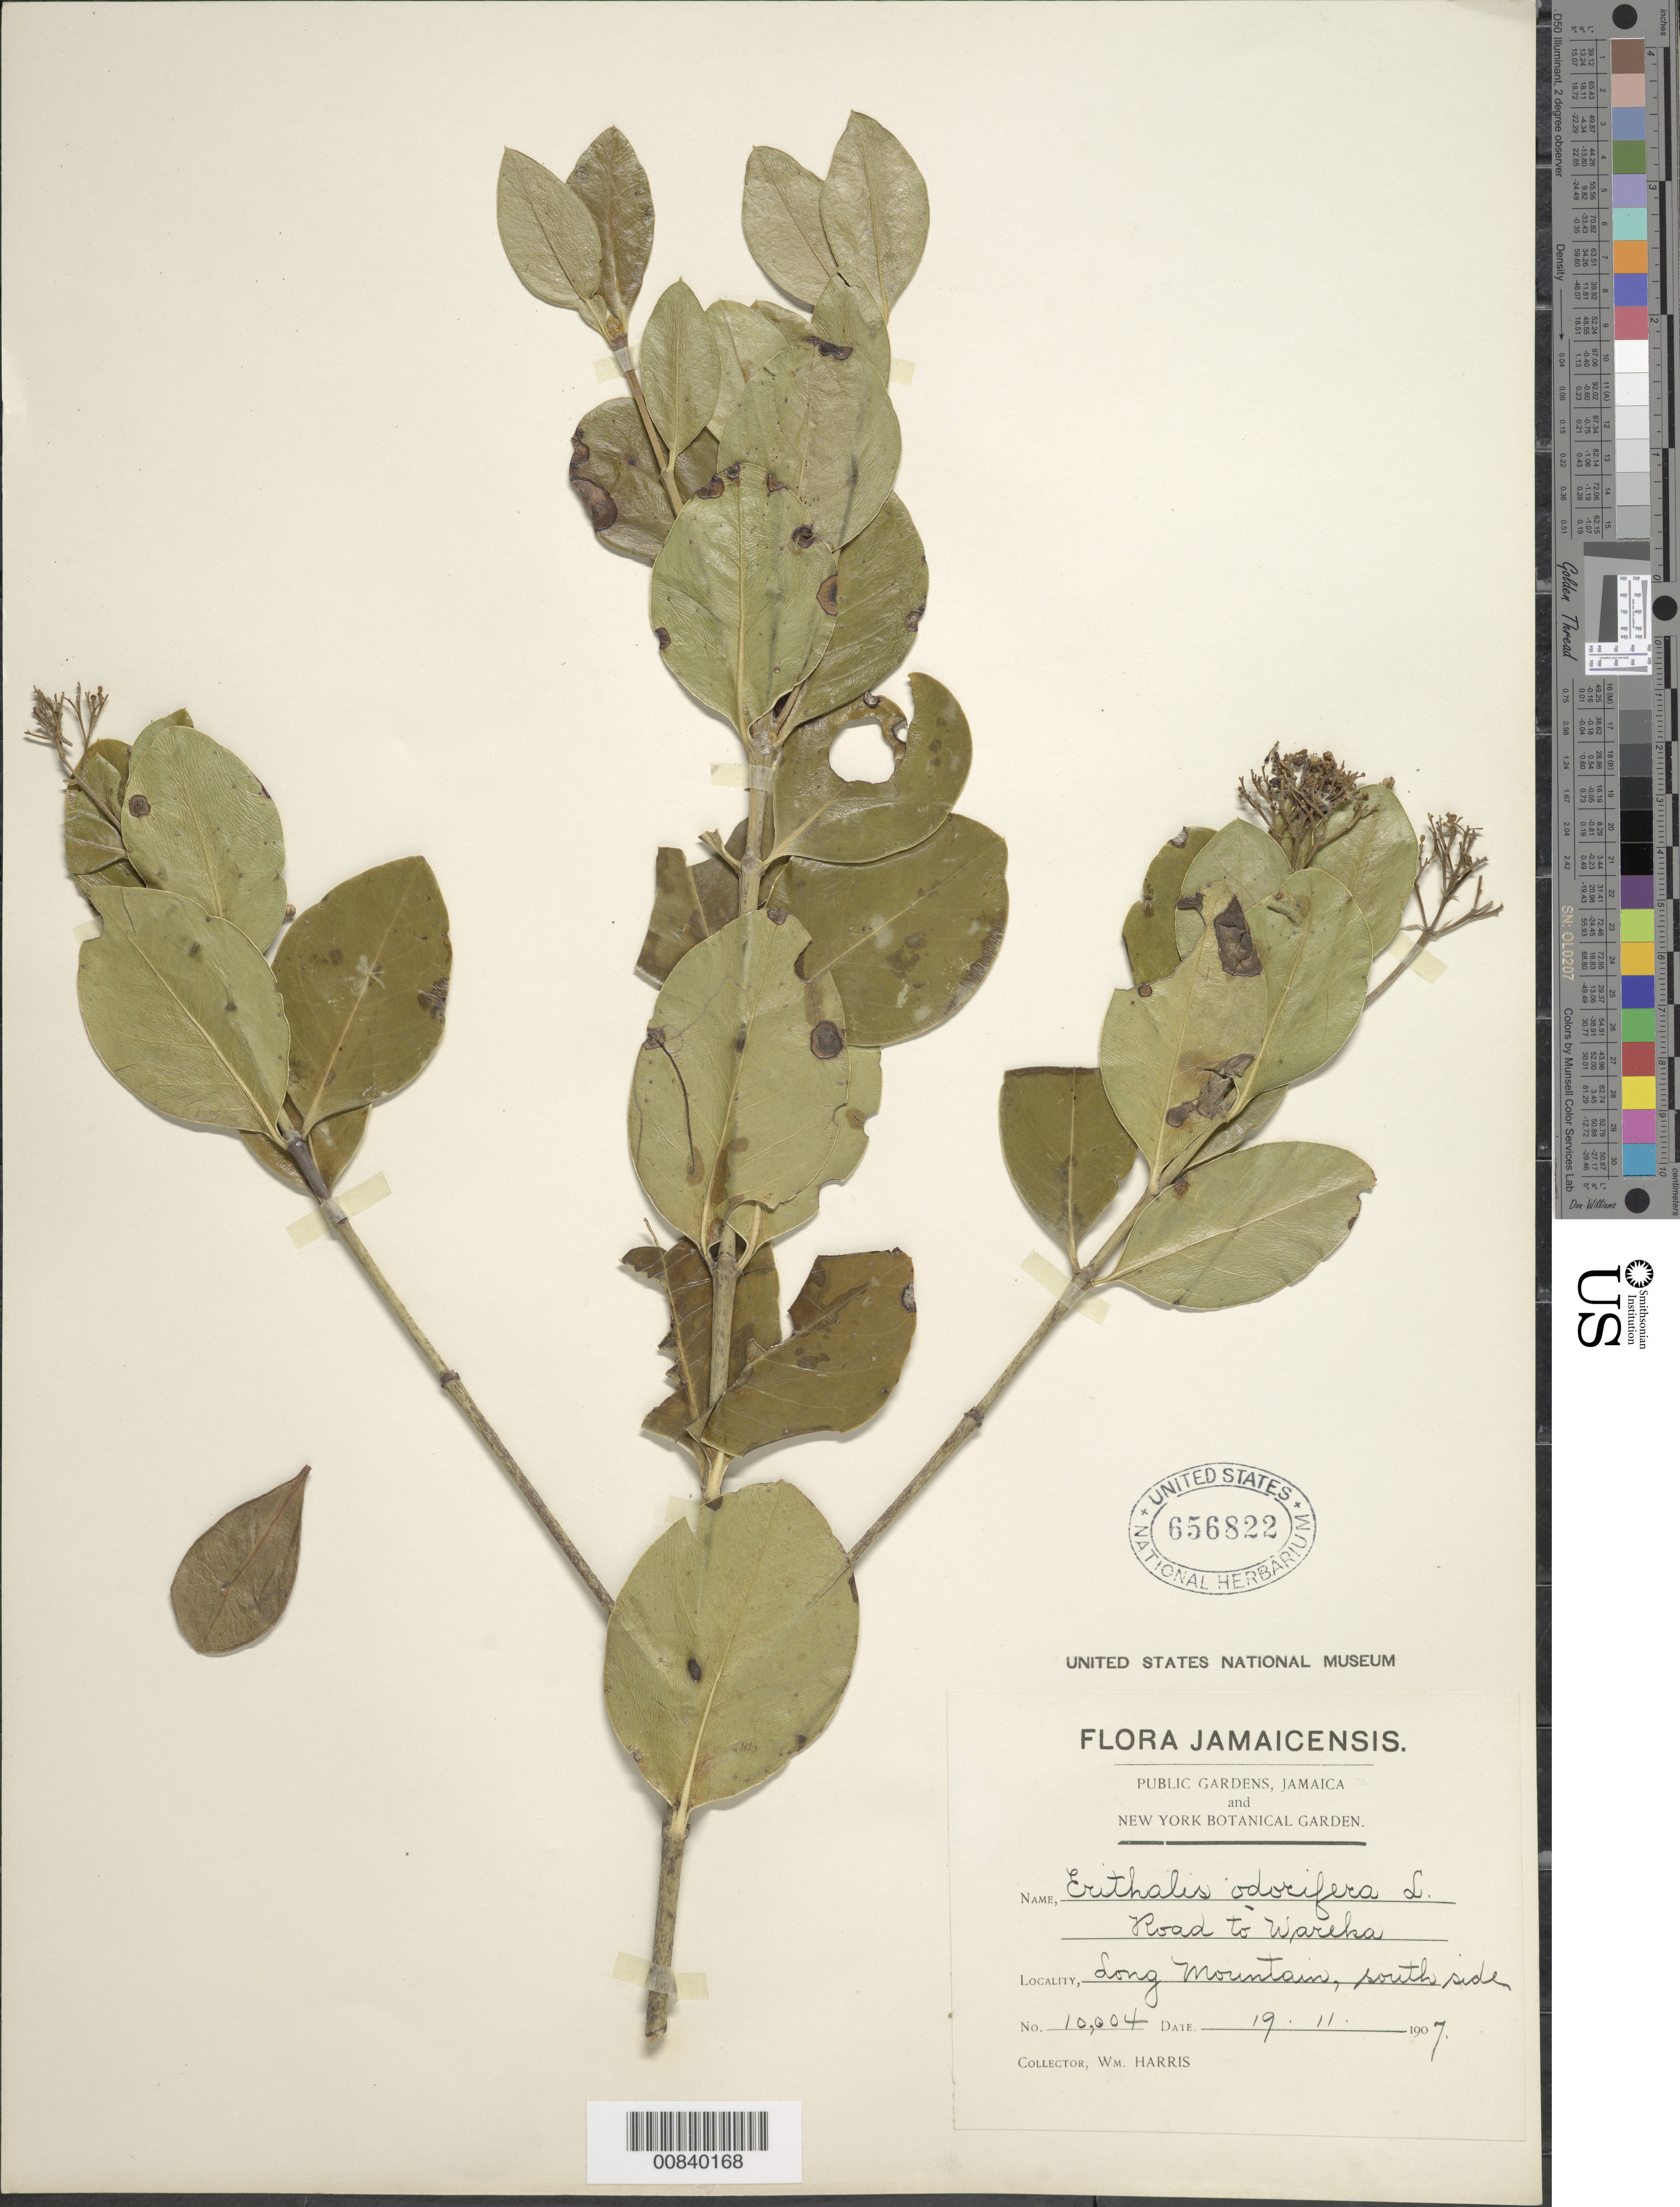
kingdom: Plantae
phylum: Tracheophyta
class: Magnoliopsida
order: Gentianales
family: Rubiaceae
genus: Erithalis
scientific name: Erithalis fruticosa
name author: L.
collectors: W. H. Harris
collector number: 10004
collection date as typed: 19 Nov 1907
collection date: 1907-11-19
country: Jamaica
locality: Road to Wareka. Long Mountains, south side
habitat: Along mountain road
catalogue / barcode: US 656822